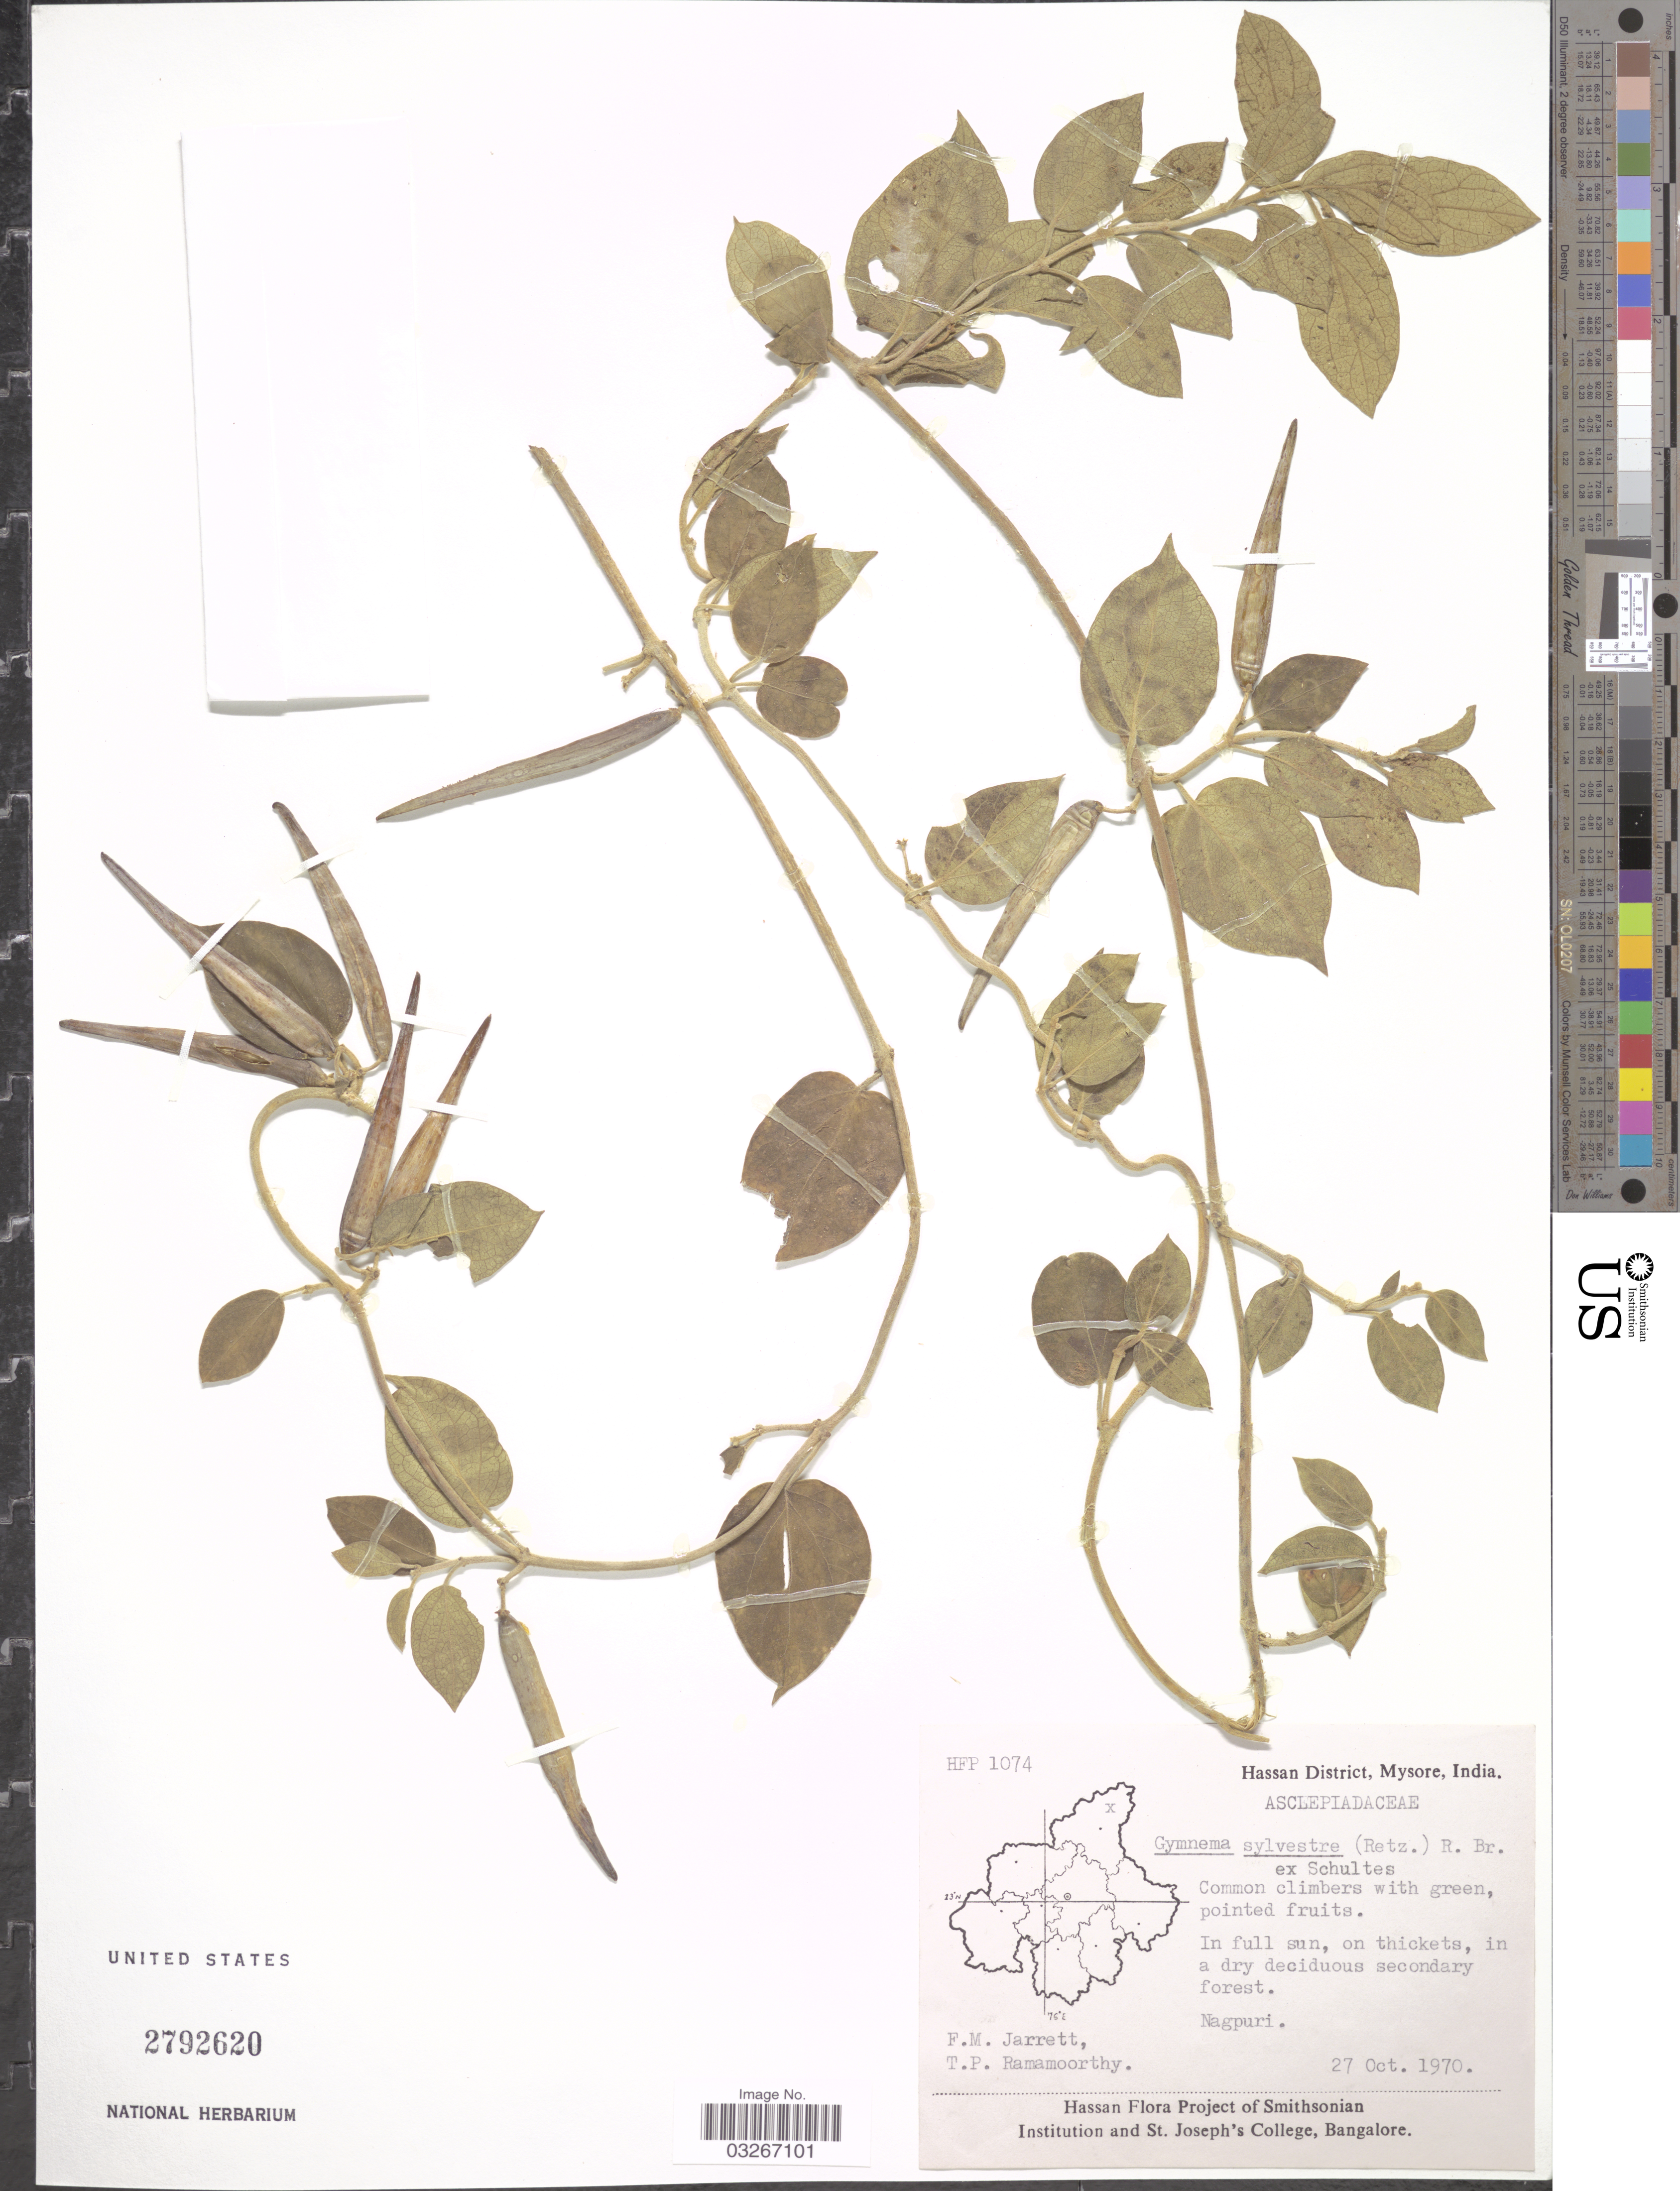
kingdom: Plantae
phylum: Tracheophyta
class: Magnoliopsida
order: Gentianales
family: Apocynaceae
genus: Gymnema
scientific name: Gymnema sylvestre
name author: (Retz.) R. Br. ex Schult. in Roem. & Schult.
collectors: F. M. Jarrett & T. P. Ramamoorthy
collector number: HFP1074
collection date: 1970-10-27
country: India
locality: Hassan District, Mysore. Nagpuri.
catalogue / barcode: US 2792620